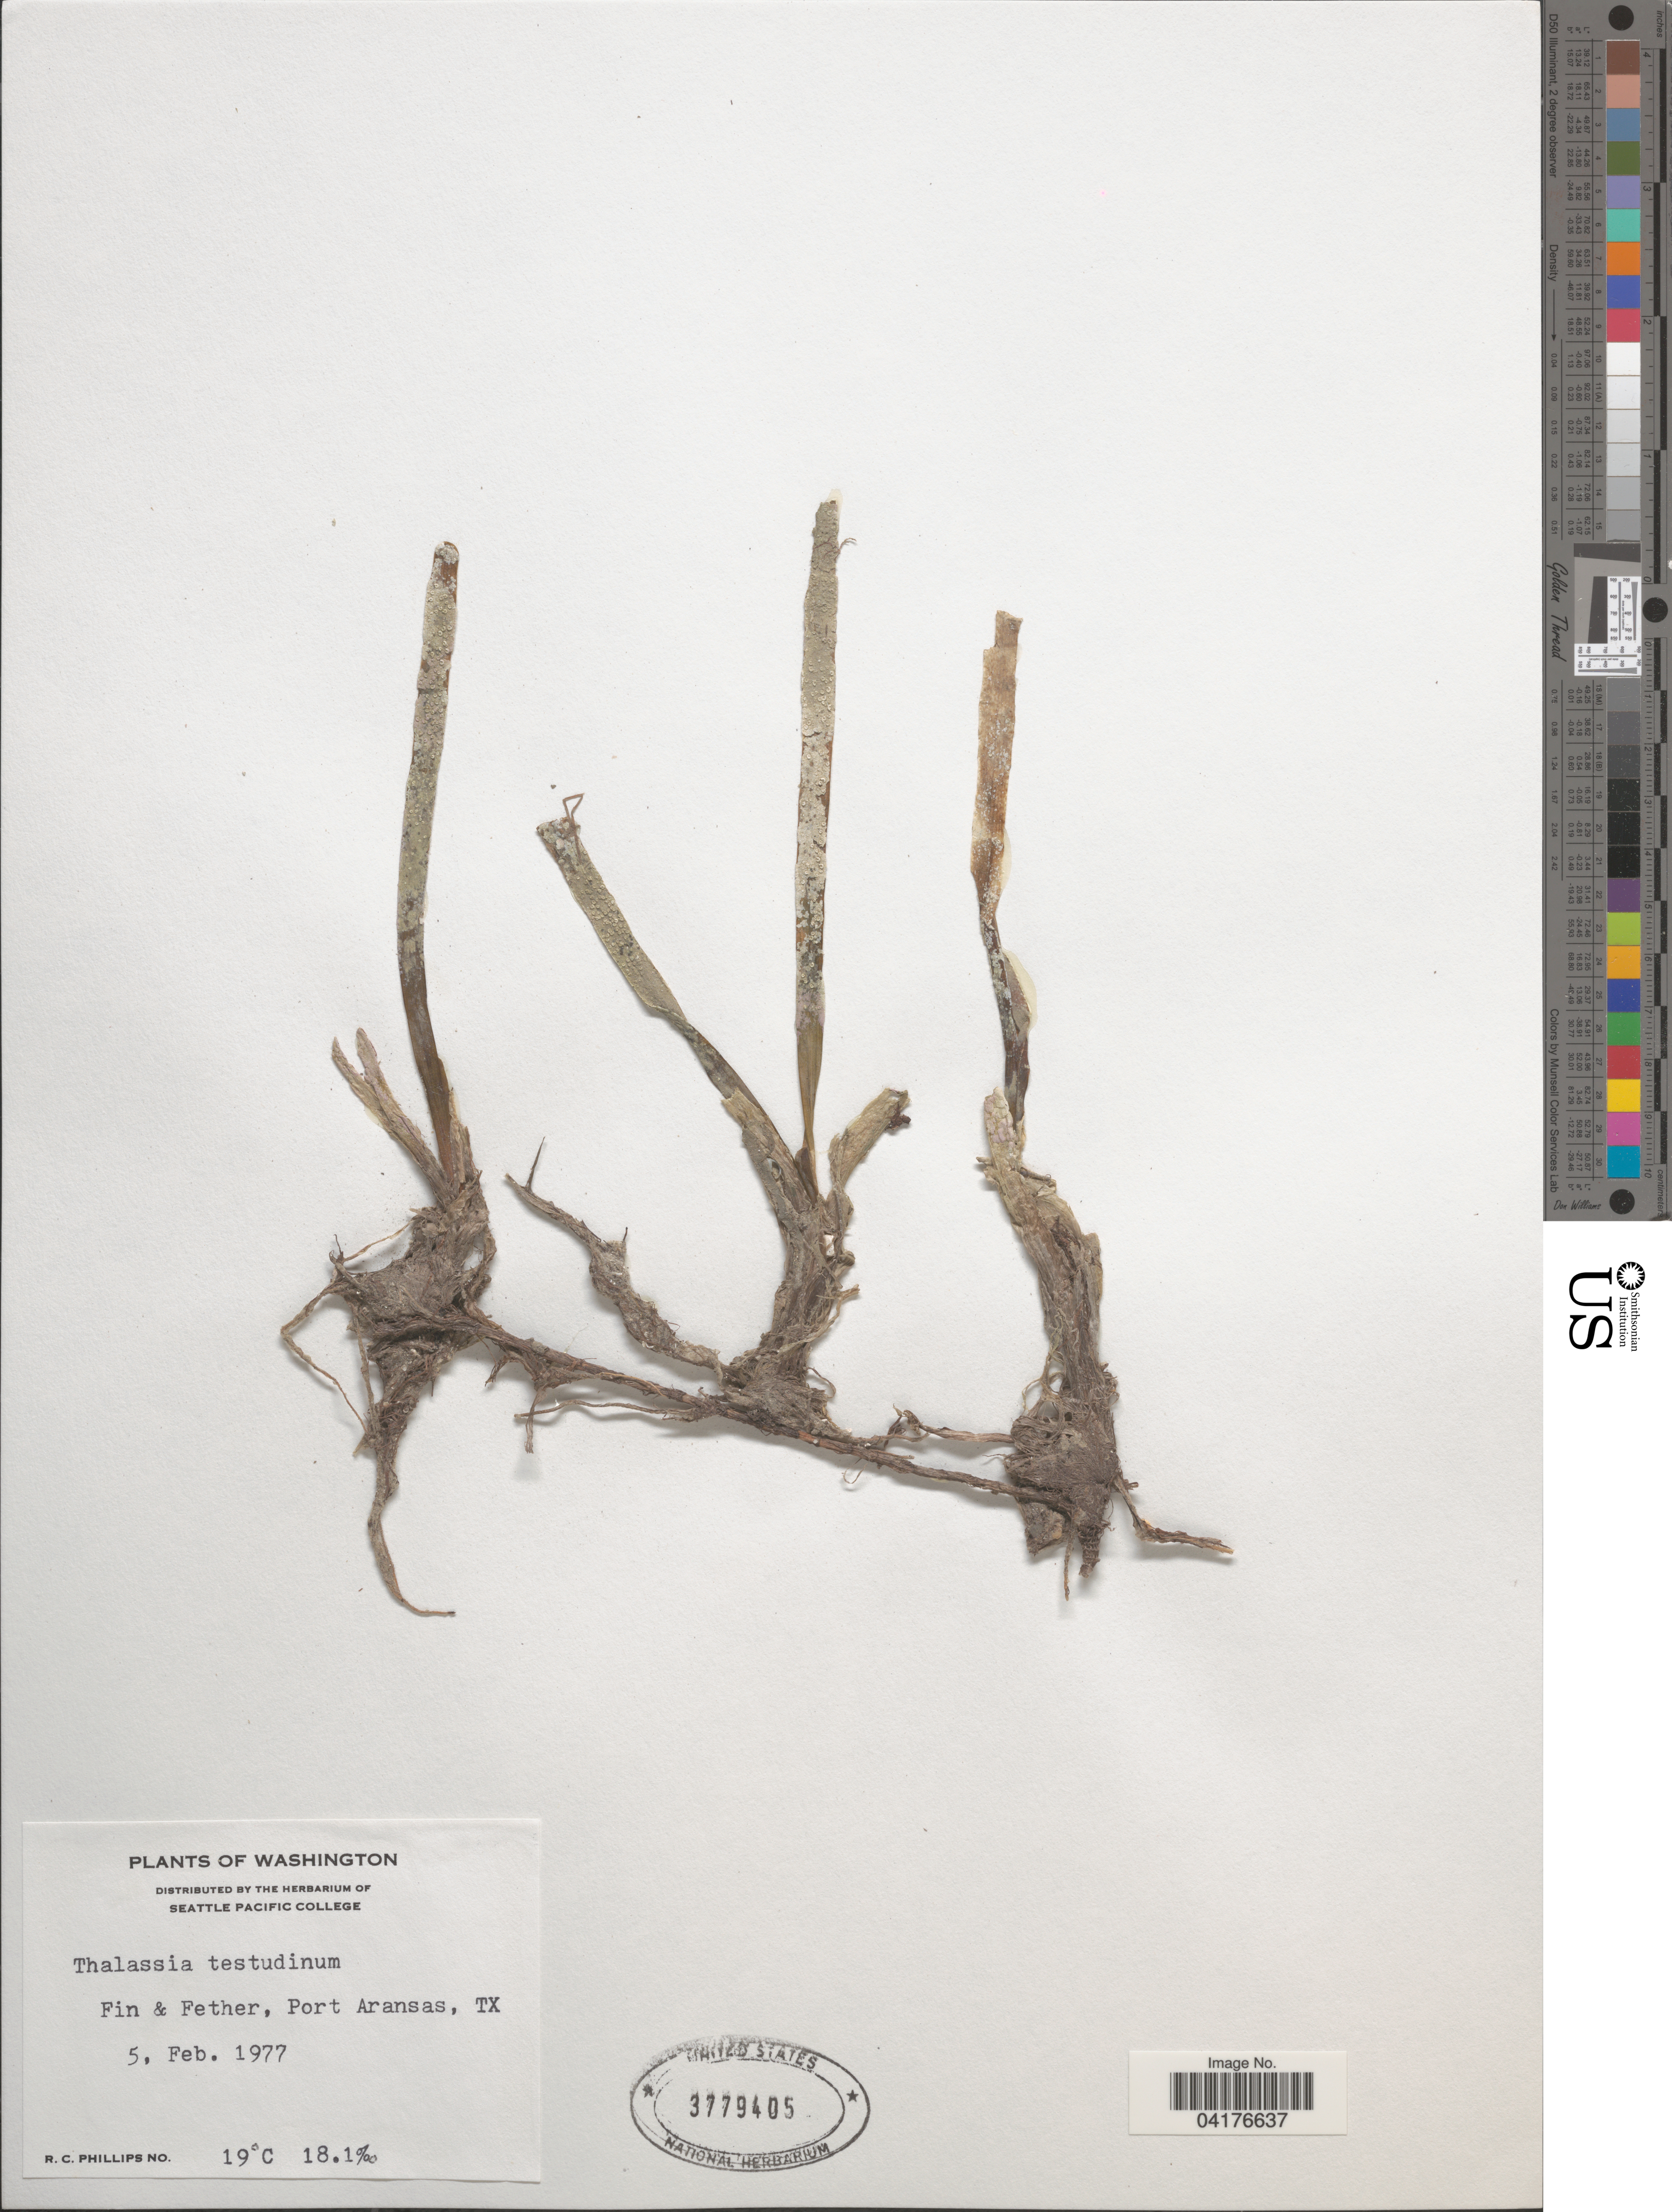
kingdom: Plantae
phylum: Tracheophyta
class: Liliopsida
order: Alismatales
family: Hydrocharitaceae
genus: Thalassia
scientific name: Thalassia testudinum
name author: Banks & Sol. ex K.D. Koenig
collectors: R. C. Phillips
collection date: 1977-02-05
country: United States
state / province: Texas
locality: Fin & Fether, Port Aransas.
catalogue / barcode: US 3779405